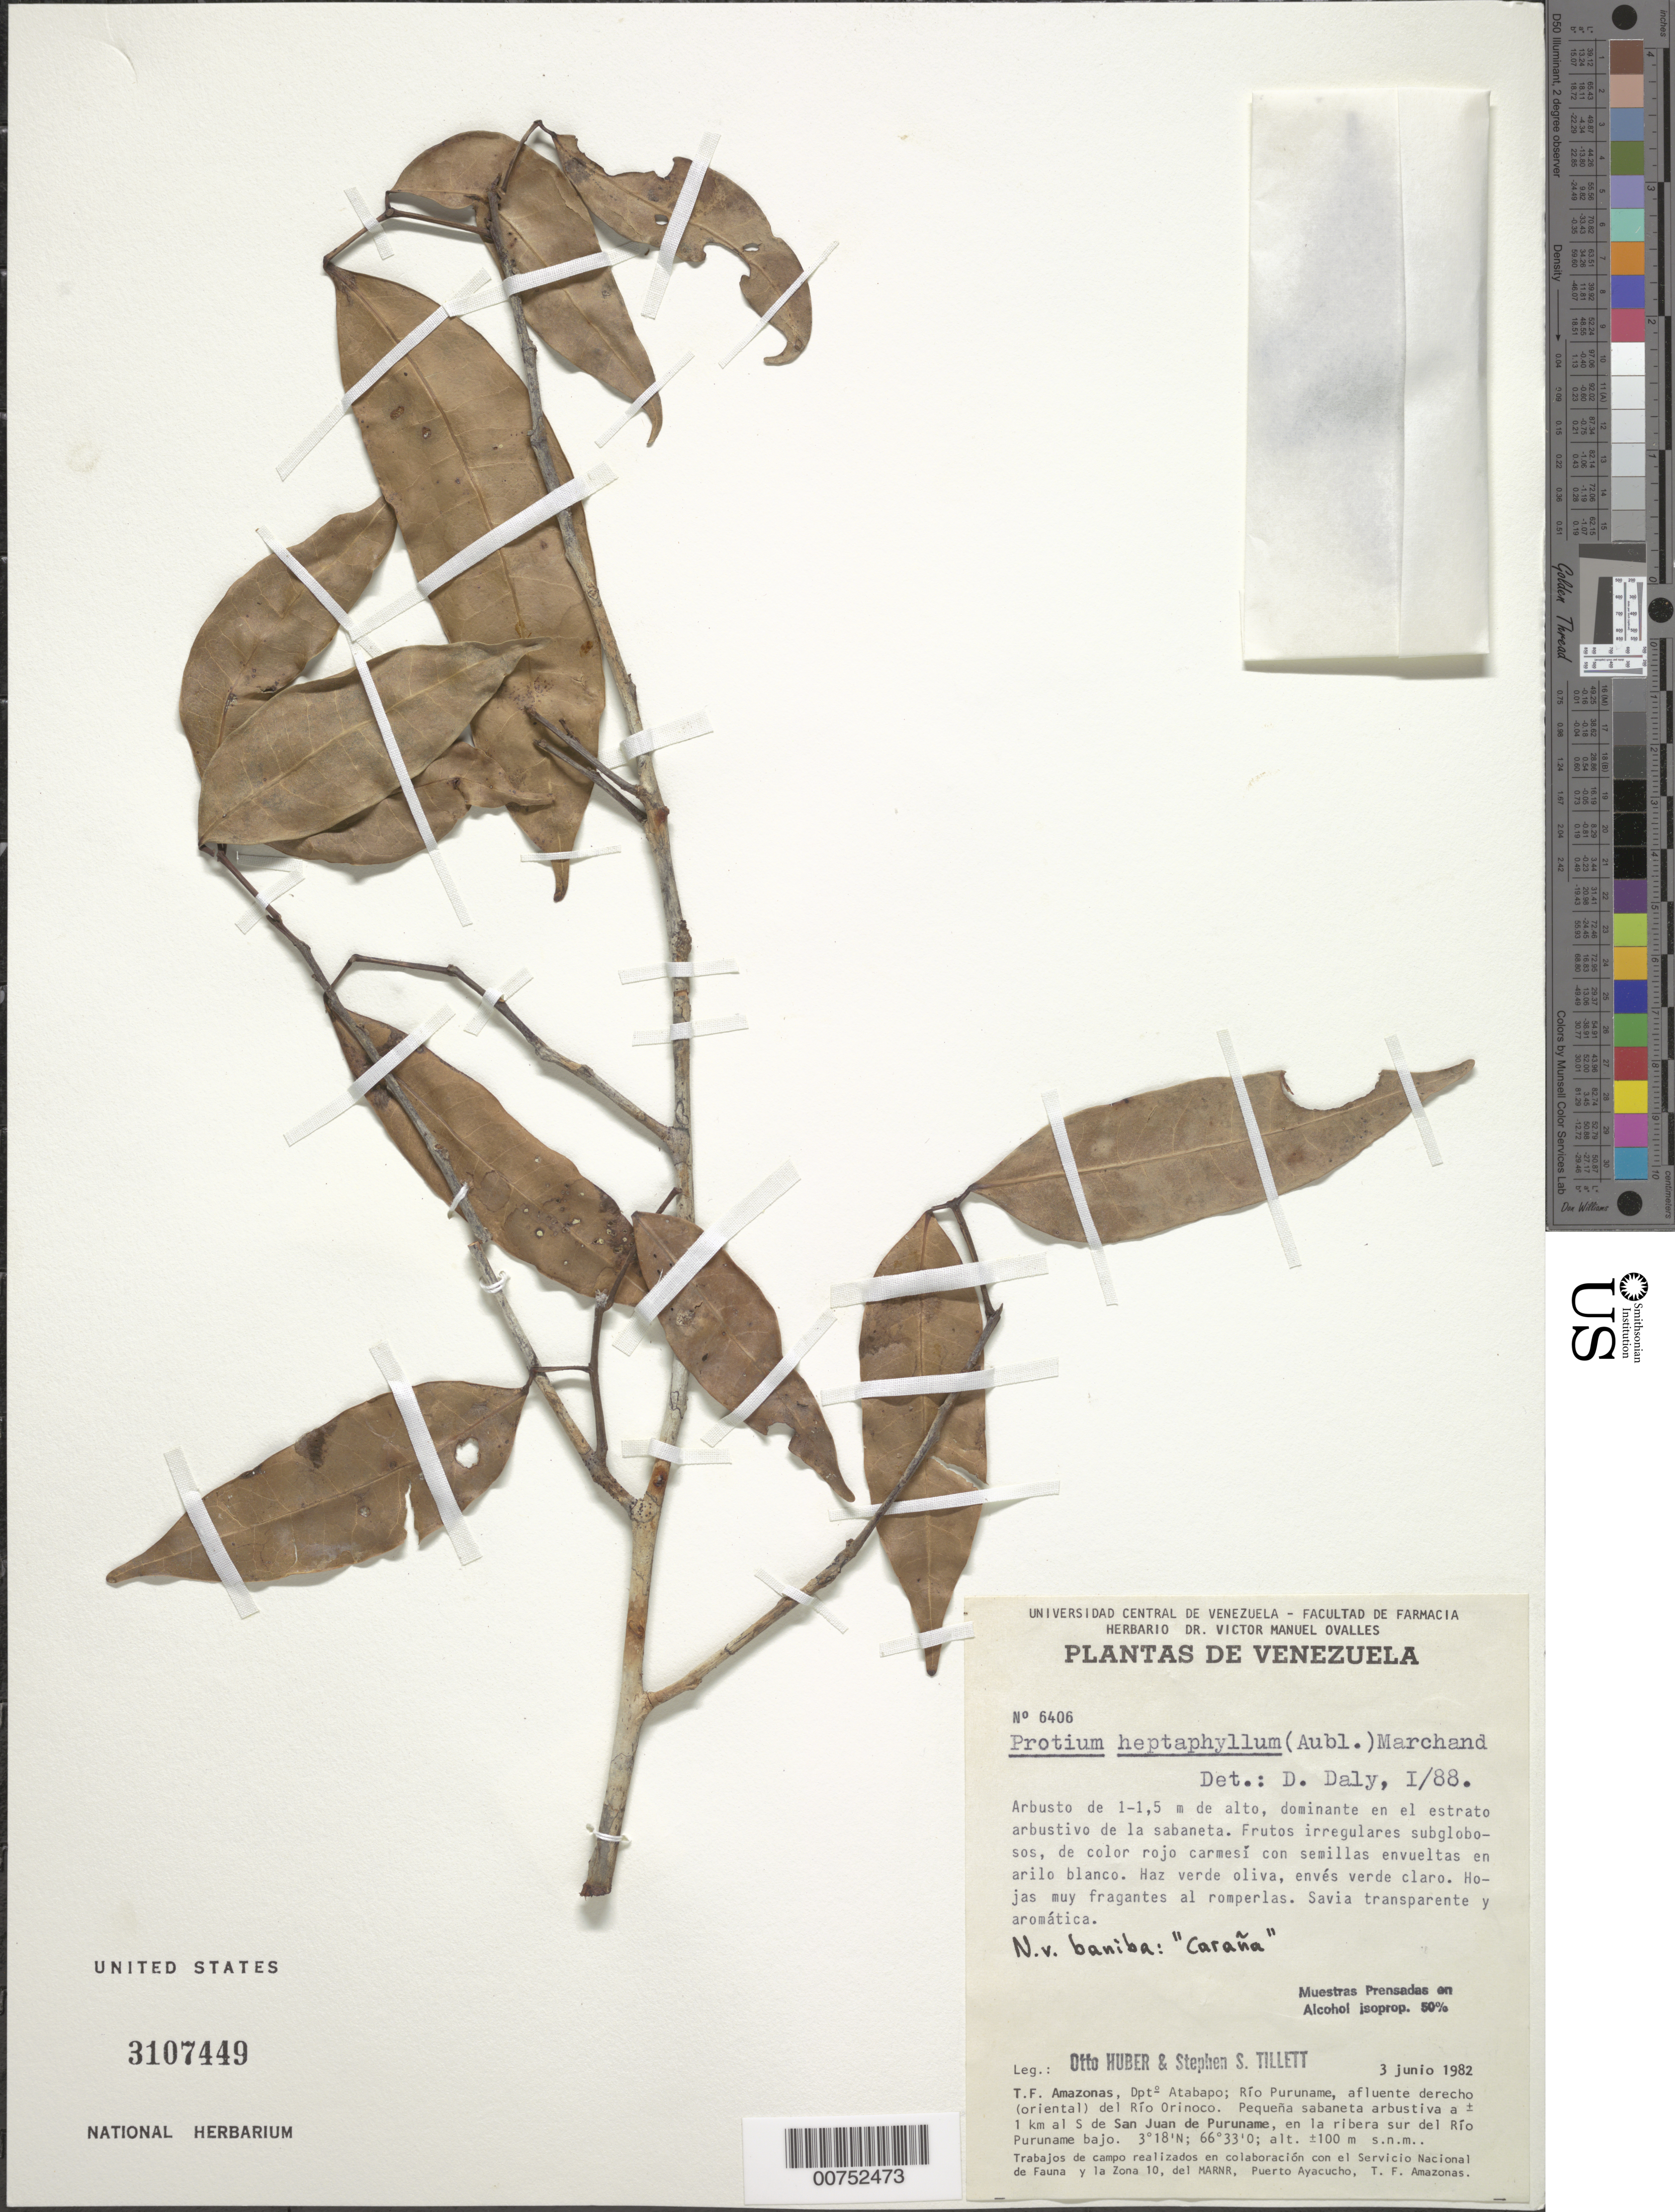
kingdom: Plantae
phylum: Tracheophyta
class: Magnoliopsida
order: Sapindales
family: Burseraceae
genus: Protium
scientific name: Protium heptaphyllum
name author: (Aubl.) Marchand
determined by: Daly, D. C.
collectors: O. Huber & S. S. Tillett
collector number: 6406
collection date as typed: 29-May-82 to 5-Jun-82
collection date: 1982-05-29/1982-06-05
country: Venezuela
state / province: Amazonas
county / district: Atabapo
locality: Río Puruname, 1 km S de San Juan de Puruname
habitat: Estrato de la sabaneta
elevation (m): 100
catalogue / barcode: US 3107449